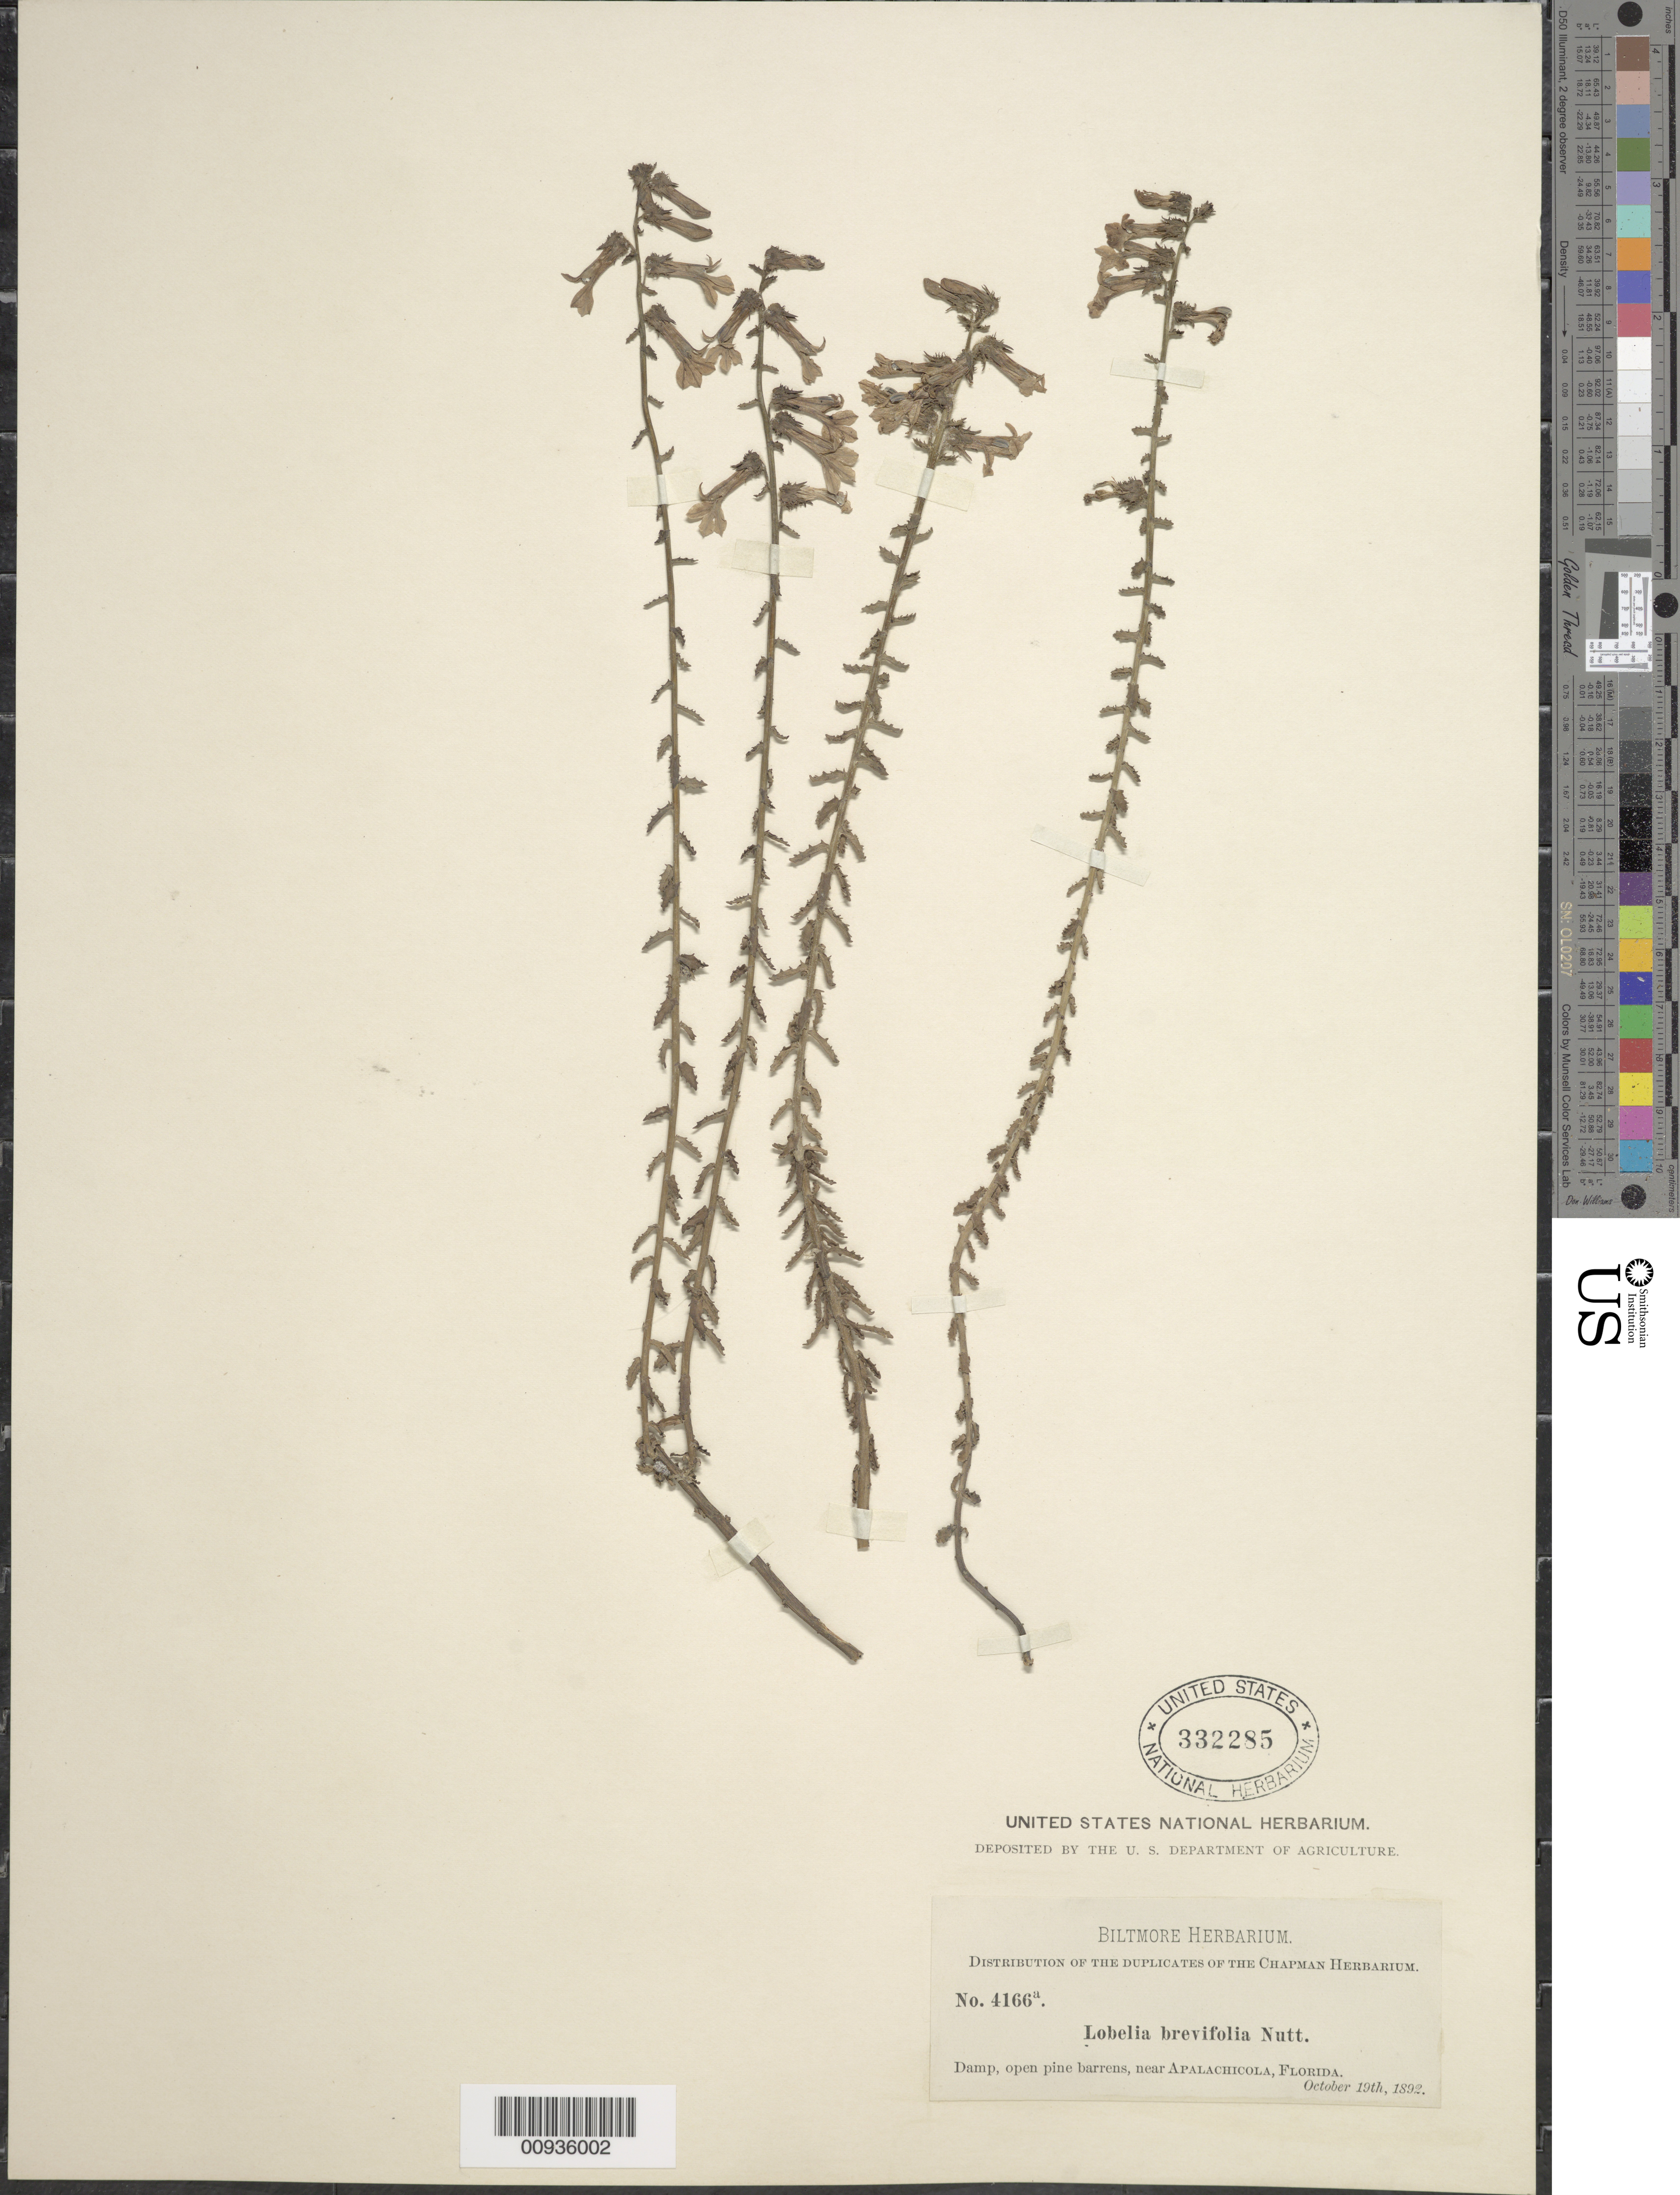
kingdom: Plantae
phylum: Tracheophyta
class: Magnoliopsida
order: Asterales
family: Campanulaceae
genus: Lobelia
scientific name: Lobelia brevifolia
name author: Nutt. ex A. DC.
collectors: ex herb. Biltmore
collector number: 4166A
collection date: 1892-10-19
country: United States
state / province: Florida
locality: Damp, open pine barrens, near Apalachicola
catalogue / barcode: US 332285